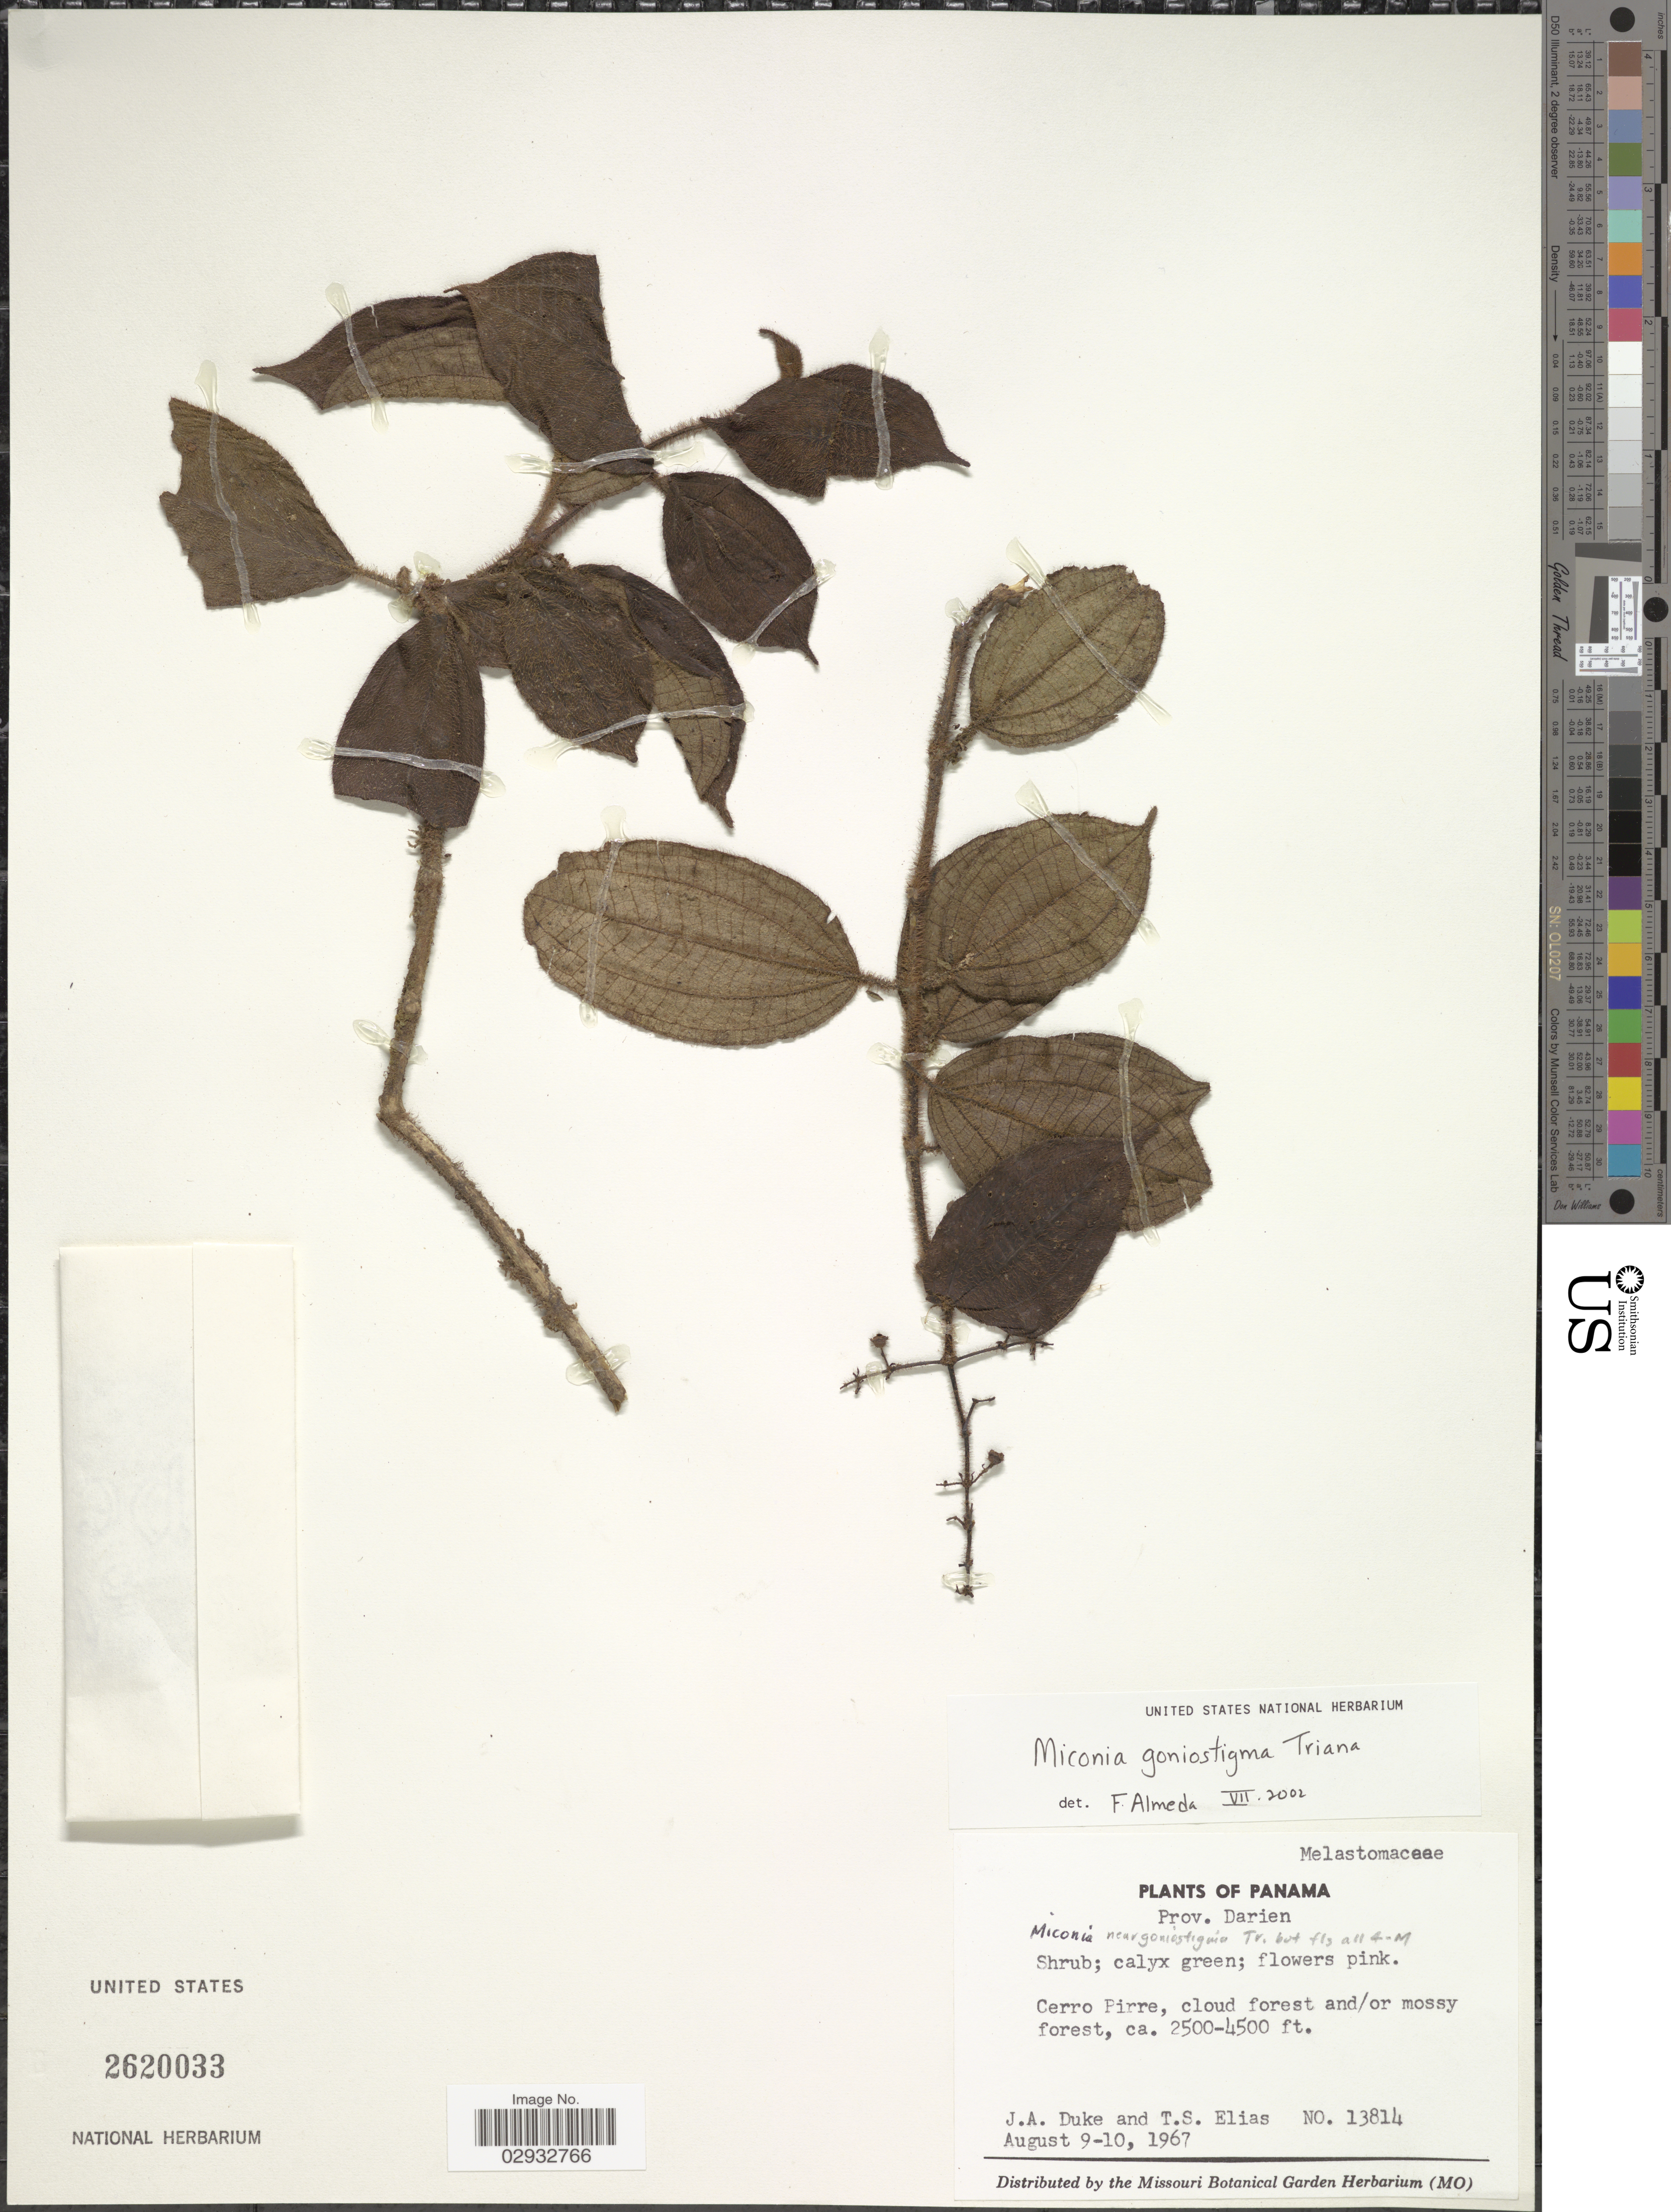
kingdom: Plantae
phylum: Tracheophyta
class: Magnoliopsida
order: Myrtales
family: Melastomataceae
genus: Miconia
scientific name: Miconia goniostigma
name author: Triana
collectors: J. A. Duke & T. S. Elias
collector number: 13814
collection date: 1967-08-09/1967-08-10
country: Panama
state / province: Darién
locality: Cerro Pirre.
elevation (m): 732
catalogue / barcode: US 2620033